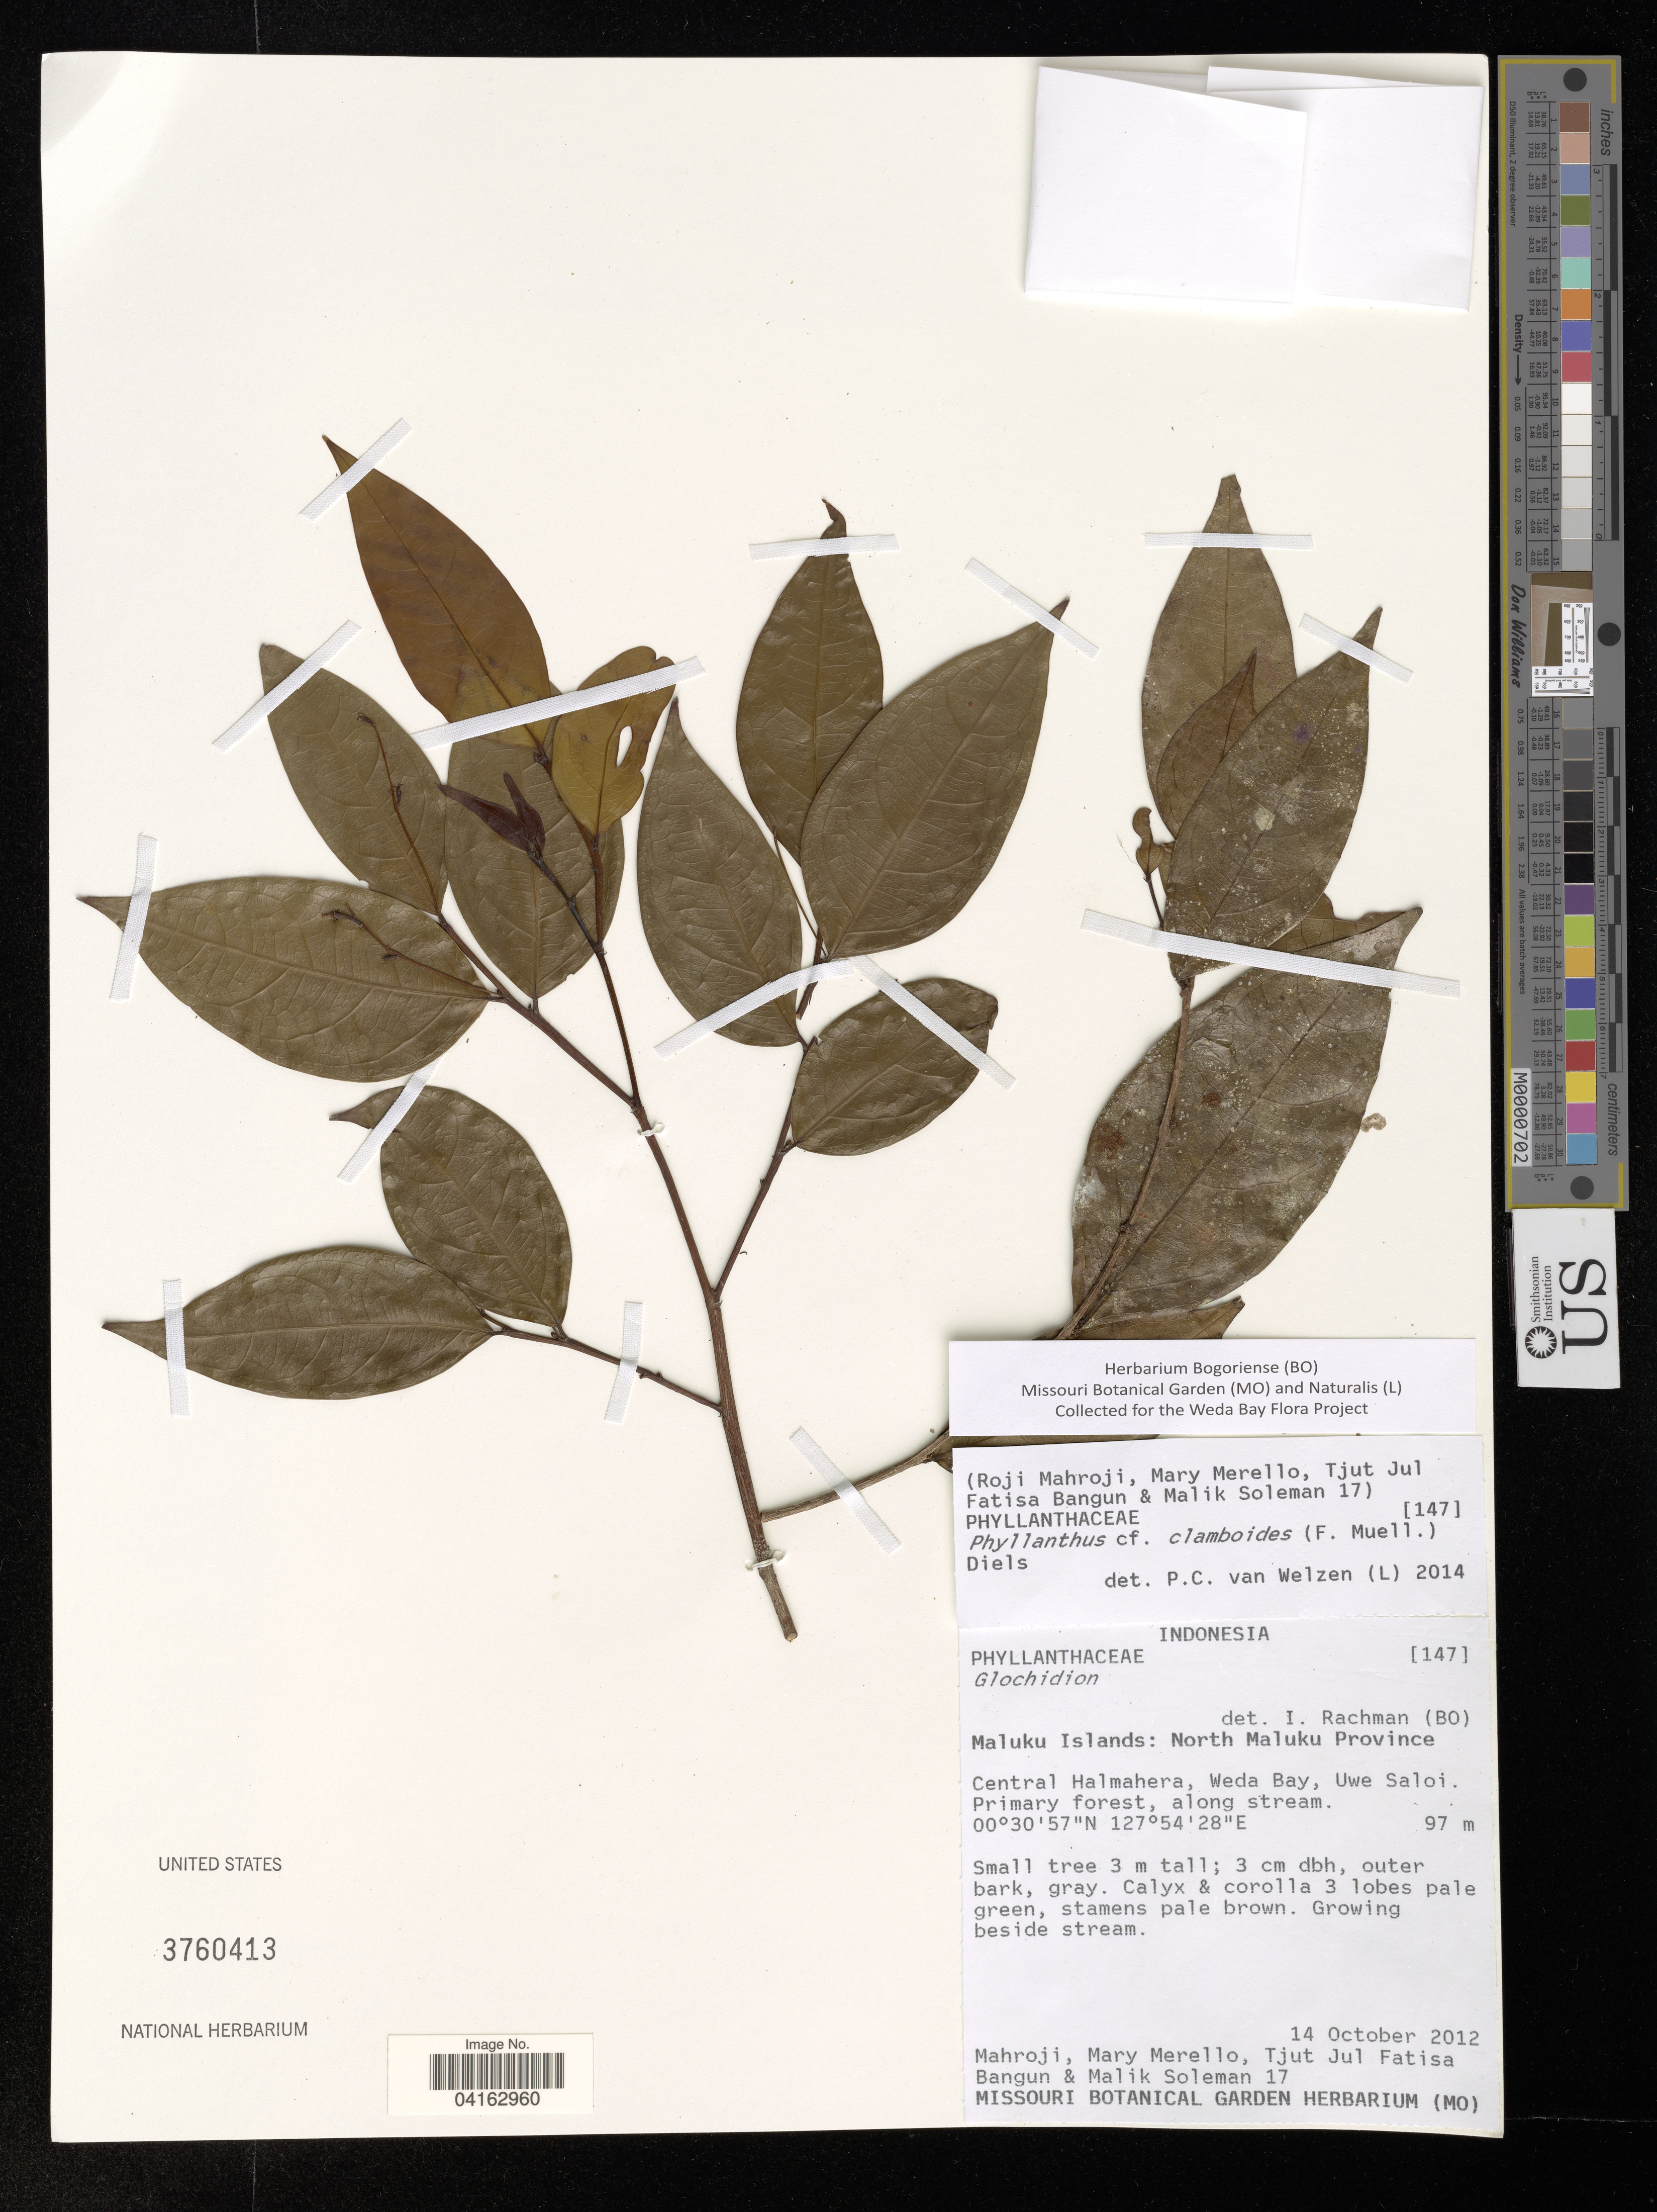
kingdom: Plantae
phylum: Tracheophyta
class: Magnoliopsida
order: Malpighiales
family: Phyllanthaceae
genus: Phyllanthus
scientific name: Phyllanthus clamboides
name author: (F. Muell.) Diels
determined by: Welzen, P. C. van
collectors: R. Mahroji, M. Merello, T. Bangun & S. Mahroji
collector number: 17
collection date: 2012-10-14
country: Indonesia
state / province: Maluku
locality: Maluku Islands: North Maluku Province. Central Halmahera, Weda Bay, Uwe Saloi.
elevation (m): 97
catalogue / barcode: US 3760413